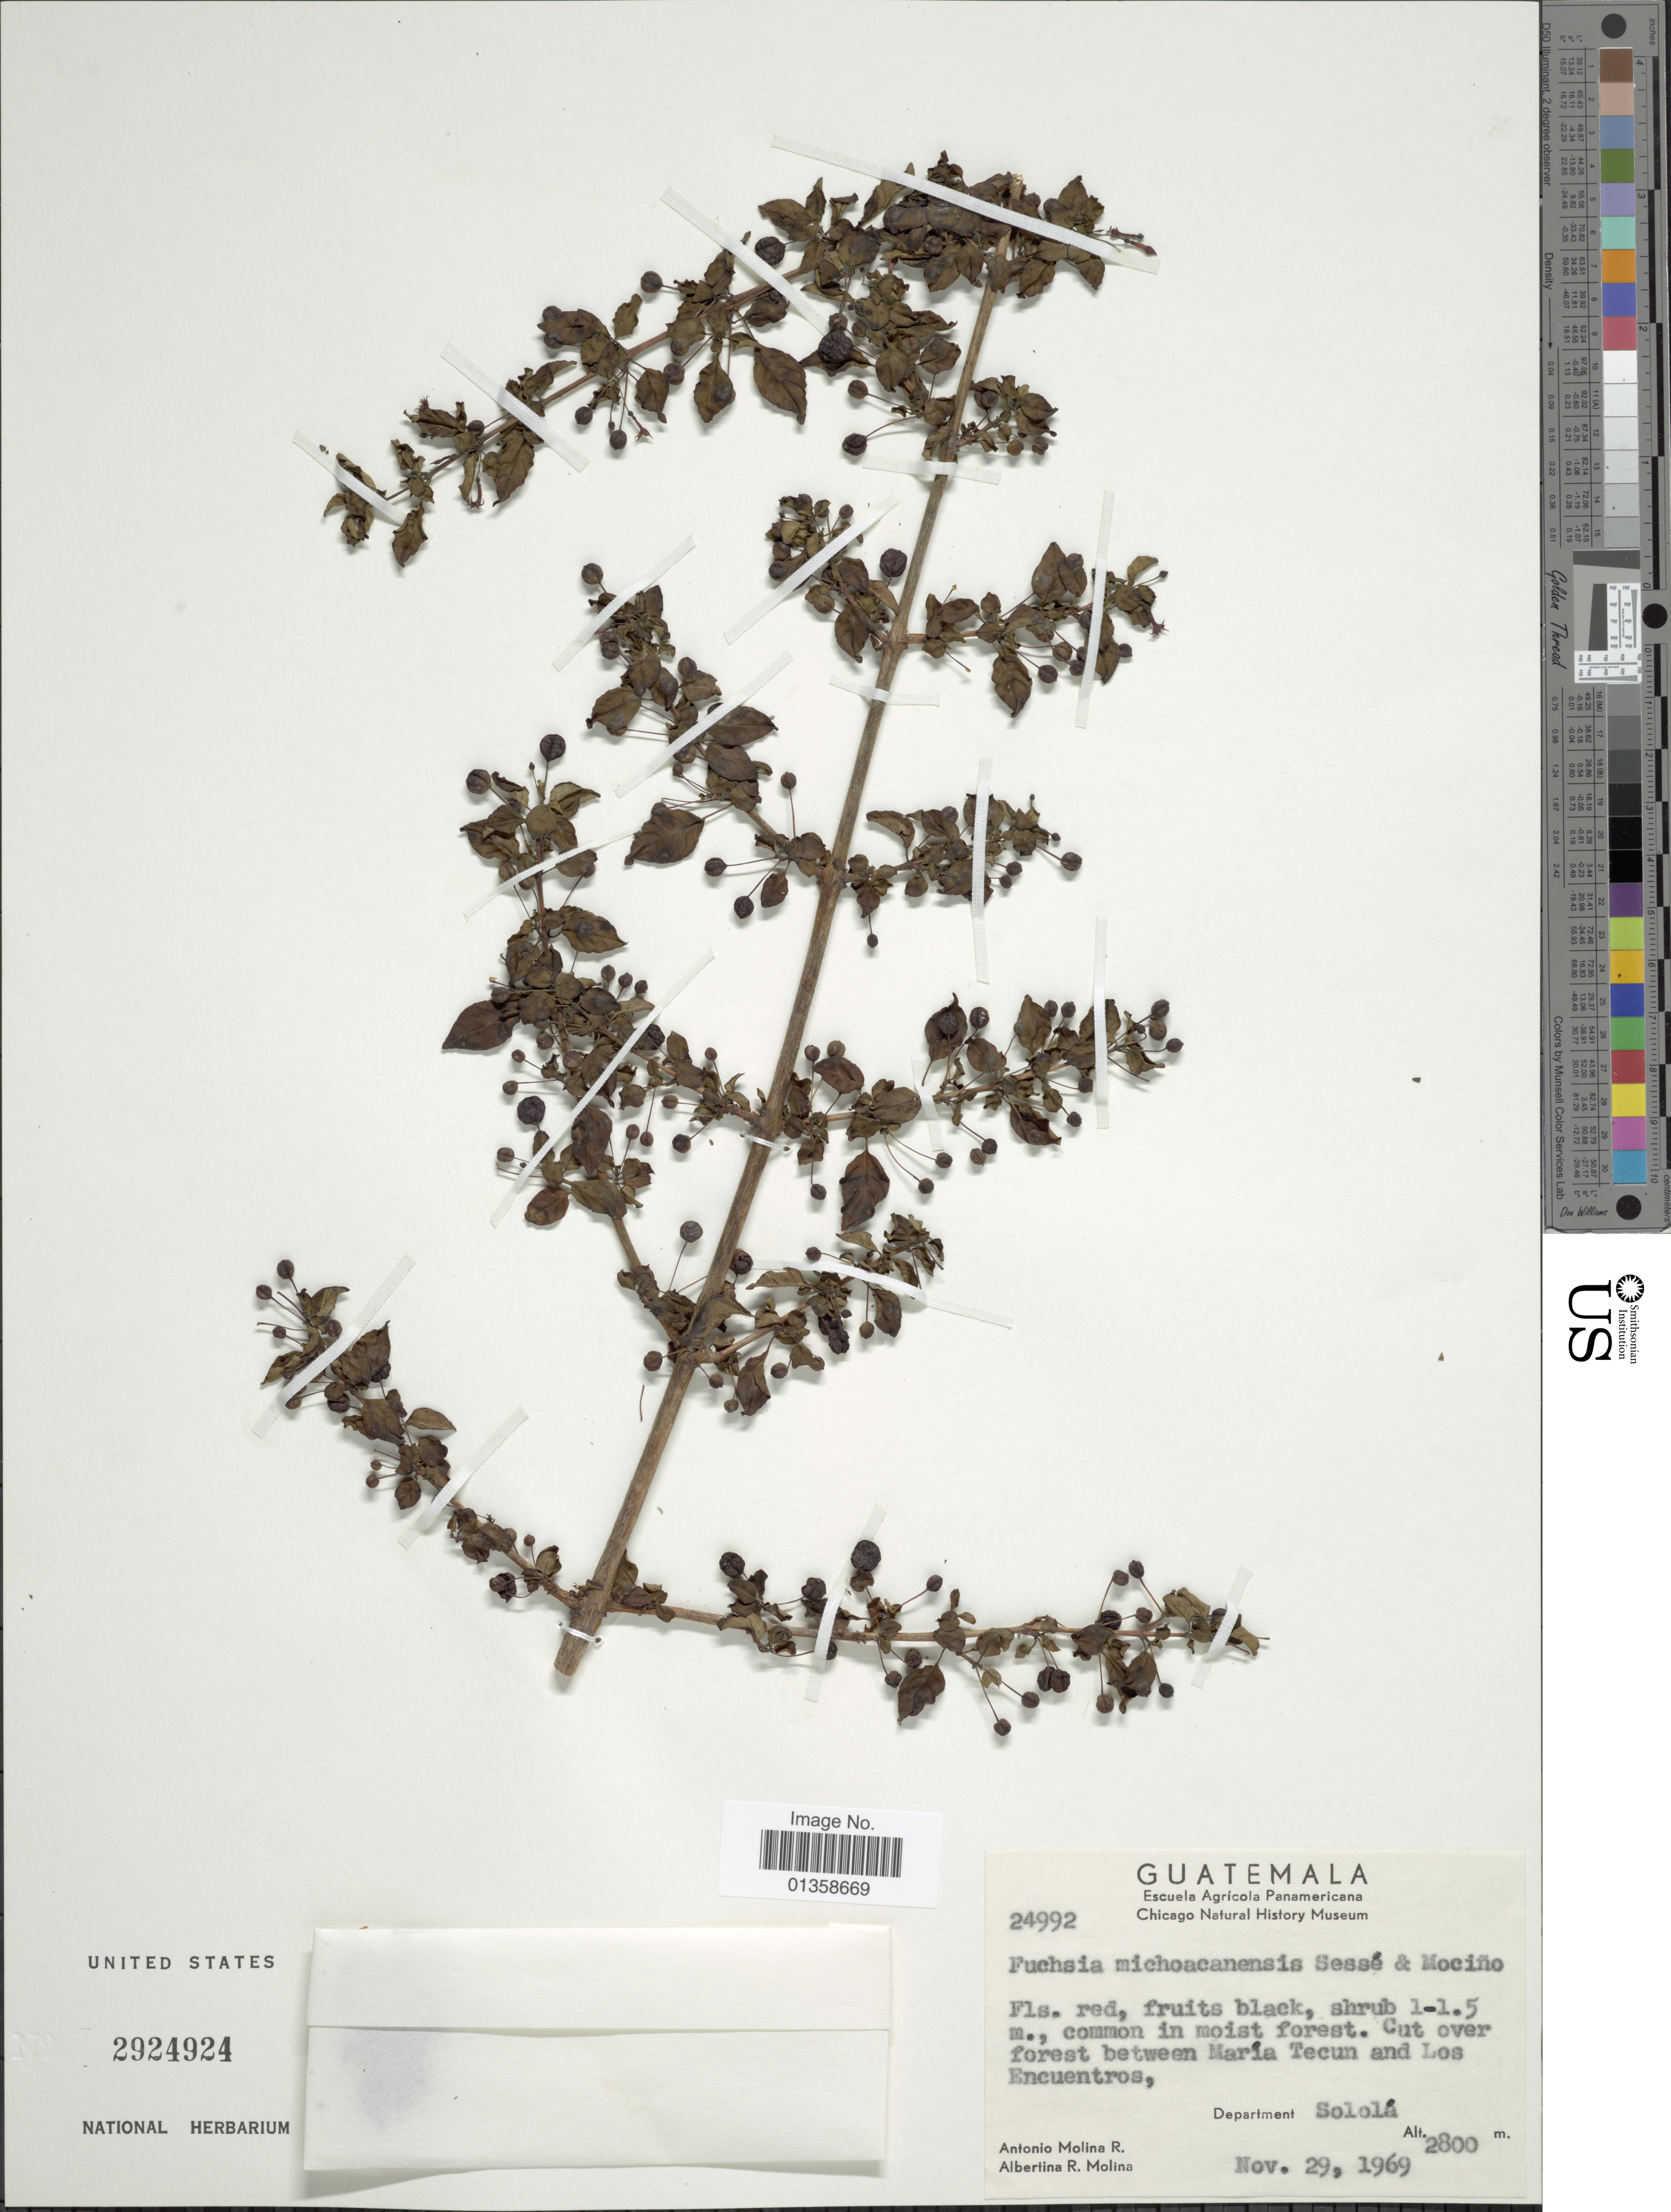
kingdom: Plantae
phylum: Tracheophyta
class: Magnoliopsida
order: Myrtales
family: Onagraceae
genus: Fuchsia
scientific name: Fuchsia encliandra subsp. tetradactyla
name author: (Lindl.) Breedlove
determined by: Berry, P. E., (WIS), University of Wisconsin - Madison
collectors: A. Molina R. & A. R. Molina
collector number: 24992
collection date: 1969-11-29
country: Guatemala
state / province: Sololá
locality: Cut over forest between María Tecun and Los Encuentros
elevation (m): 2800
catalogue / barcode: US 2924924